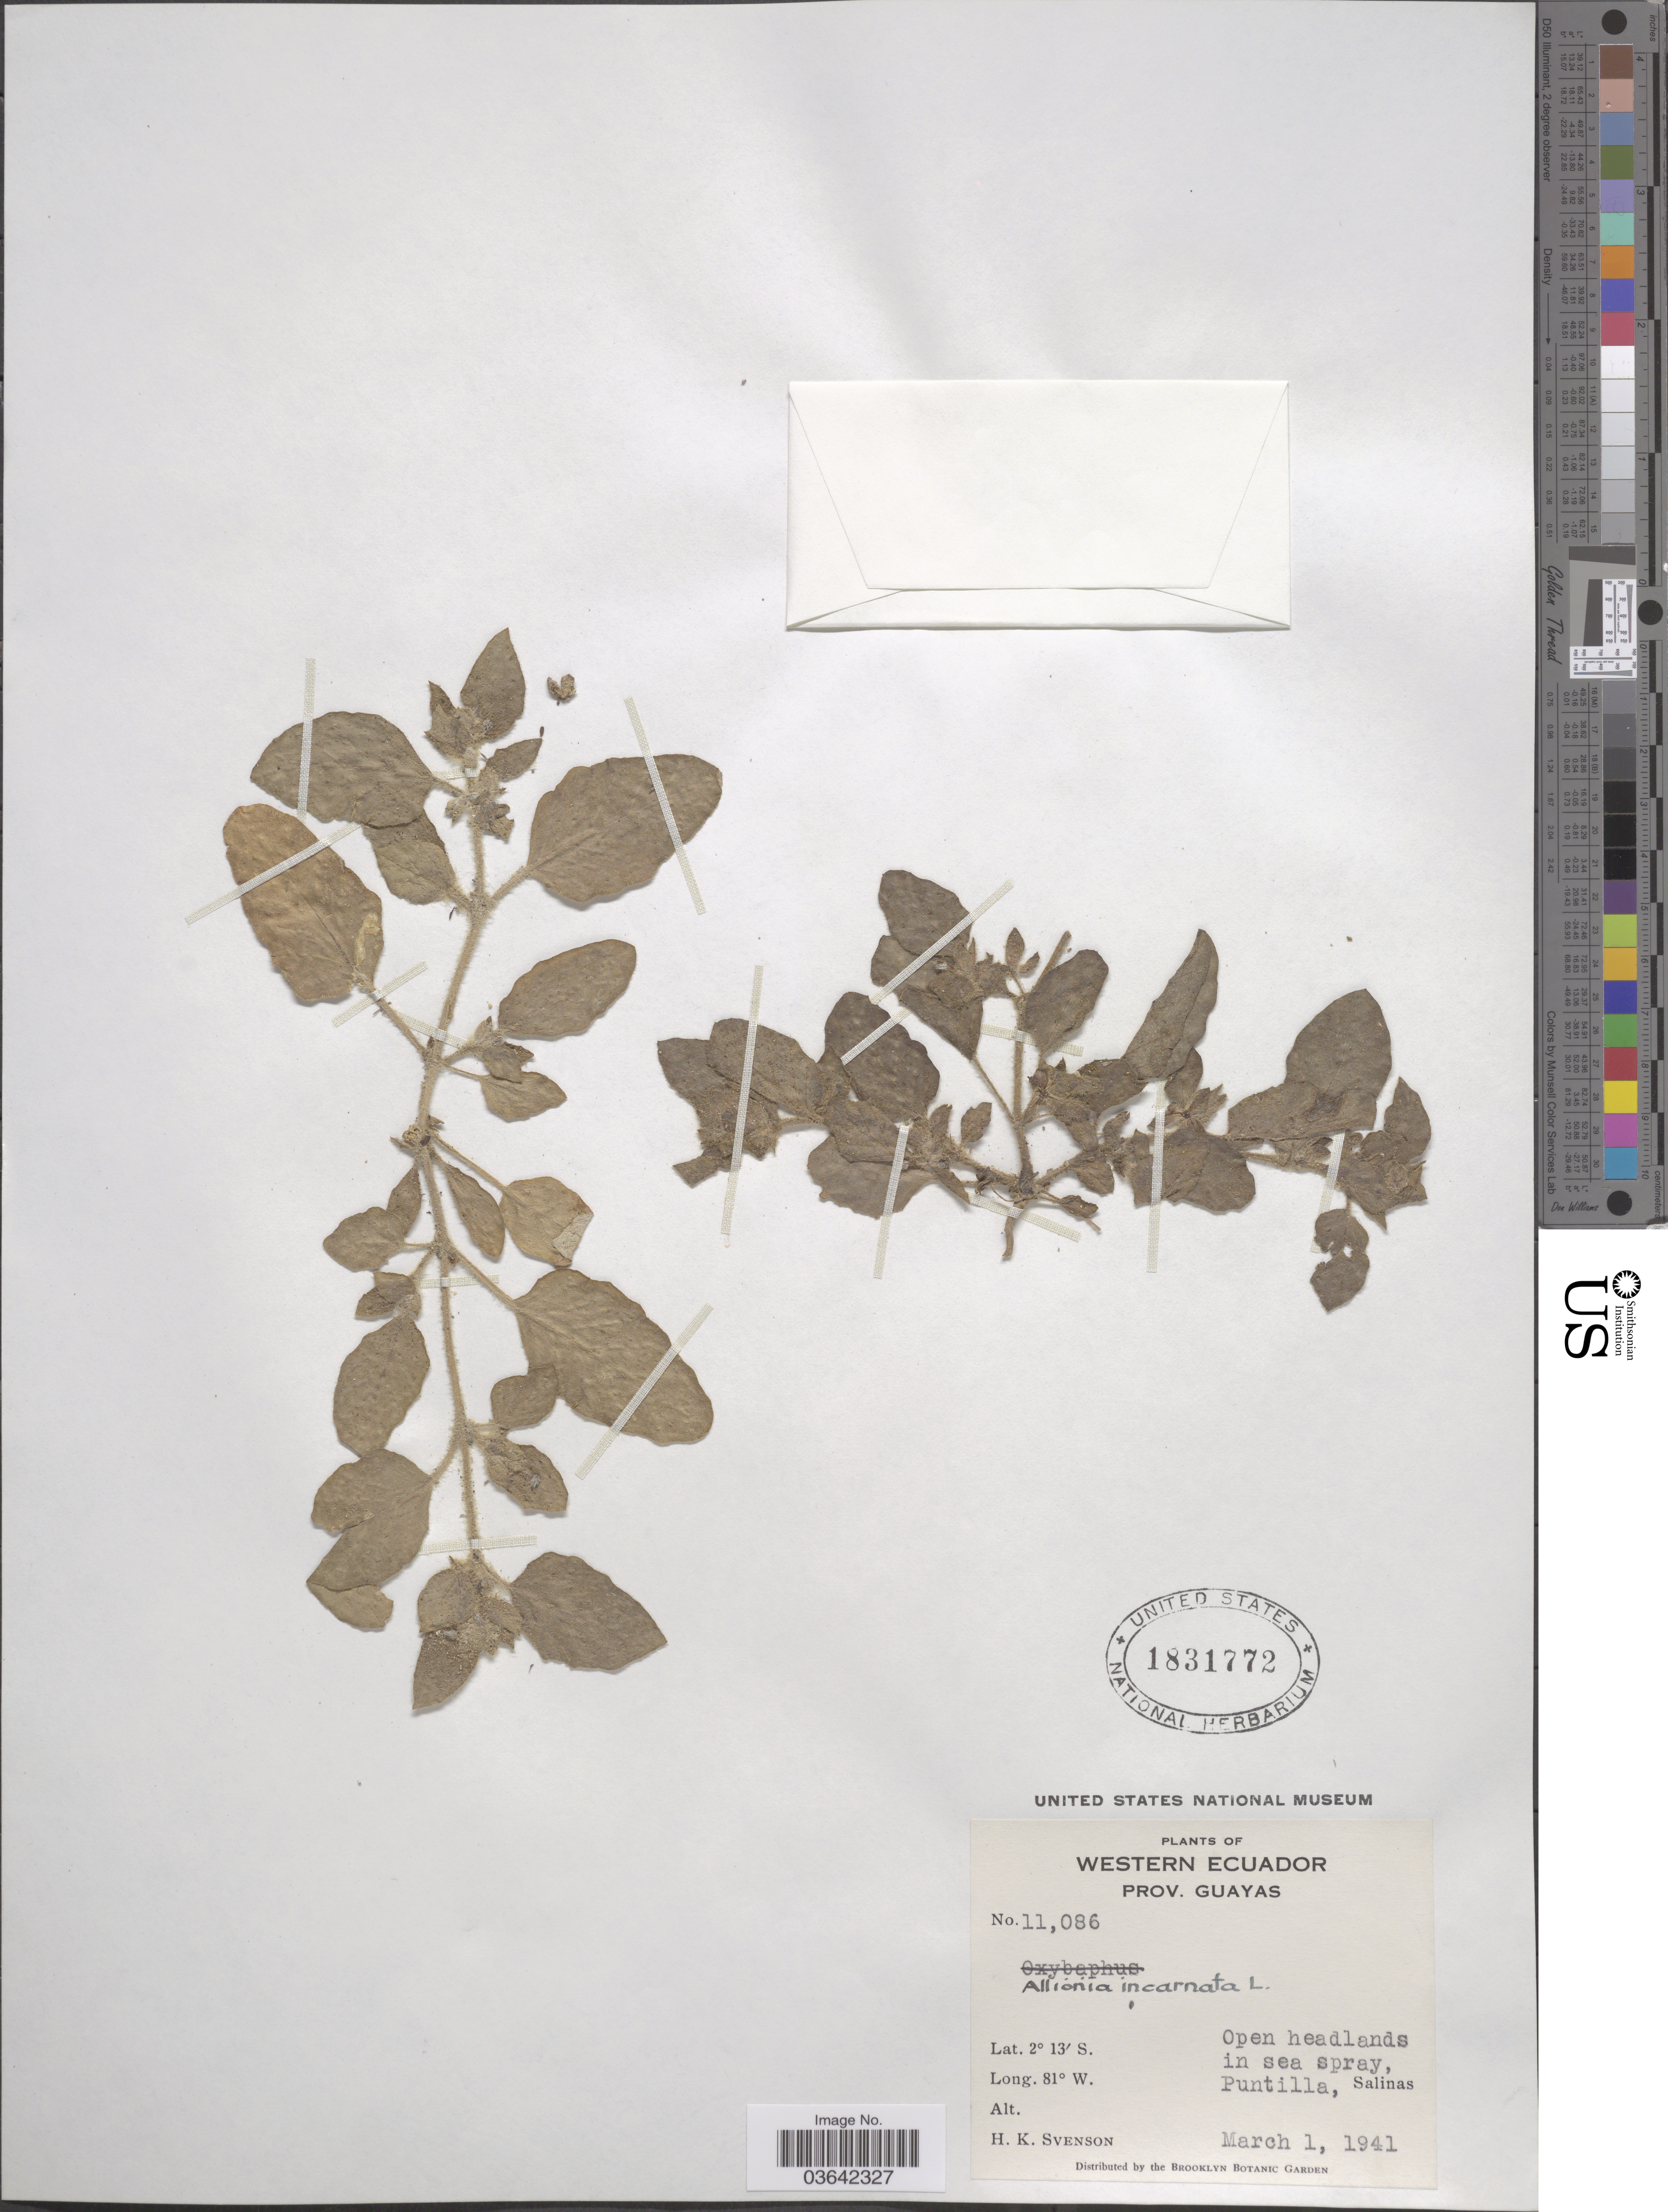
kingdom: Plantae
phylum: Tracheophyta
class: Magnoliopsida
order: Caryophyllales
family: Nyctaginaceae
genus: Allionia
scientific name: Allionia incarnata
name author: L.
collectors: H. K. Svenson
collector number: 11086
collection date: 1941-03-01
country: Ecuador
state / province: Guayas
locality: Western Ecuador. Open headlands in sea spray, Puntilla, Salinas.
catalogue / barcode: US 1831772